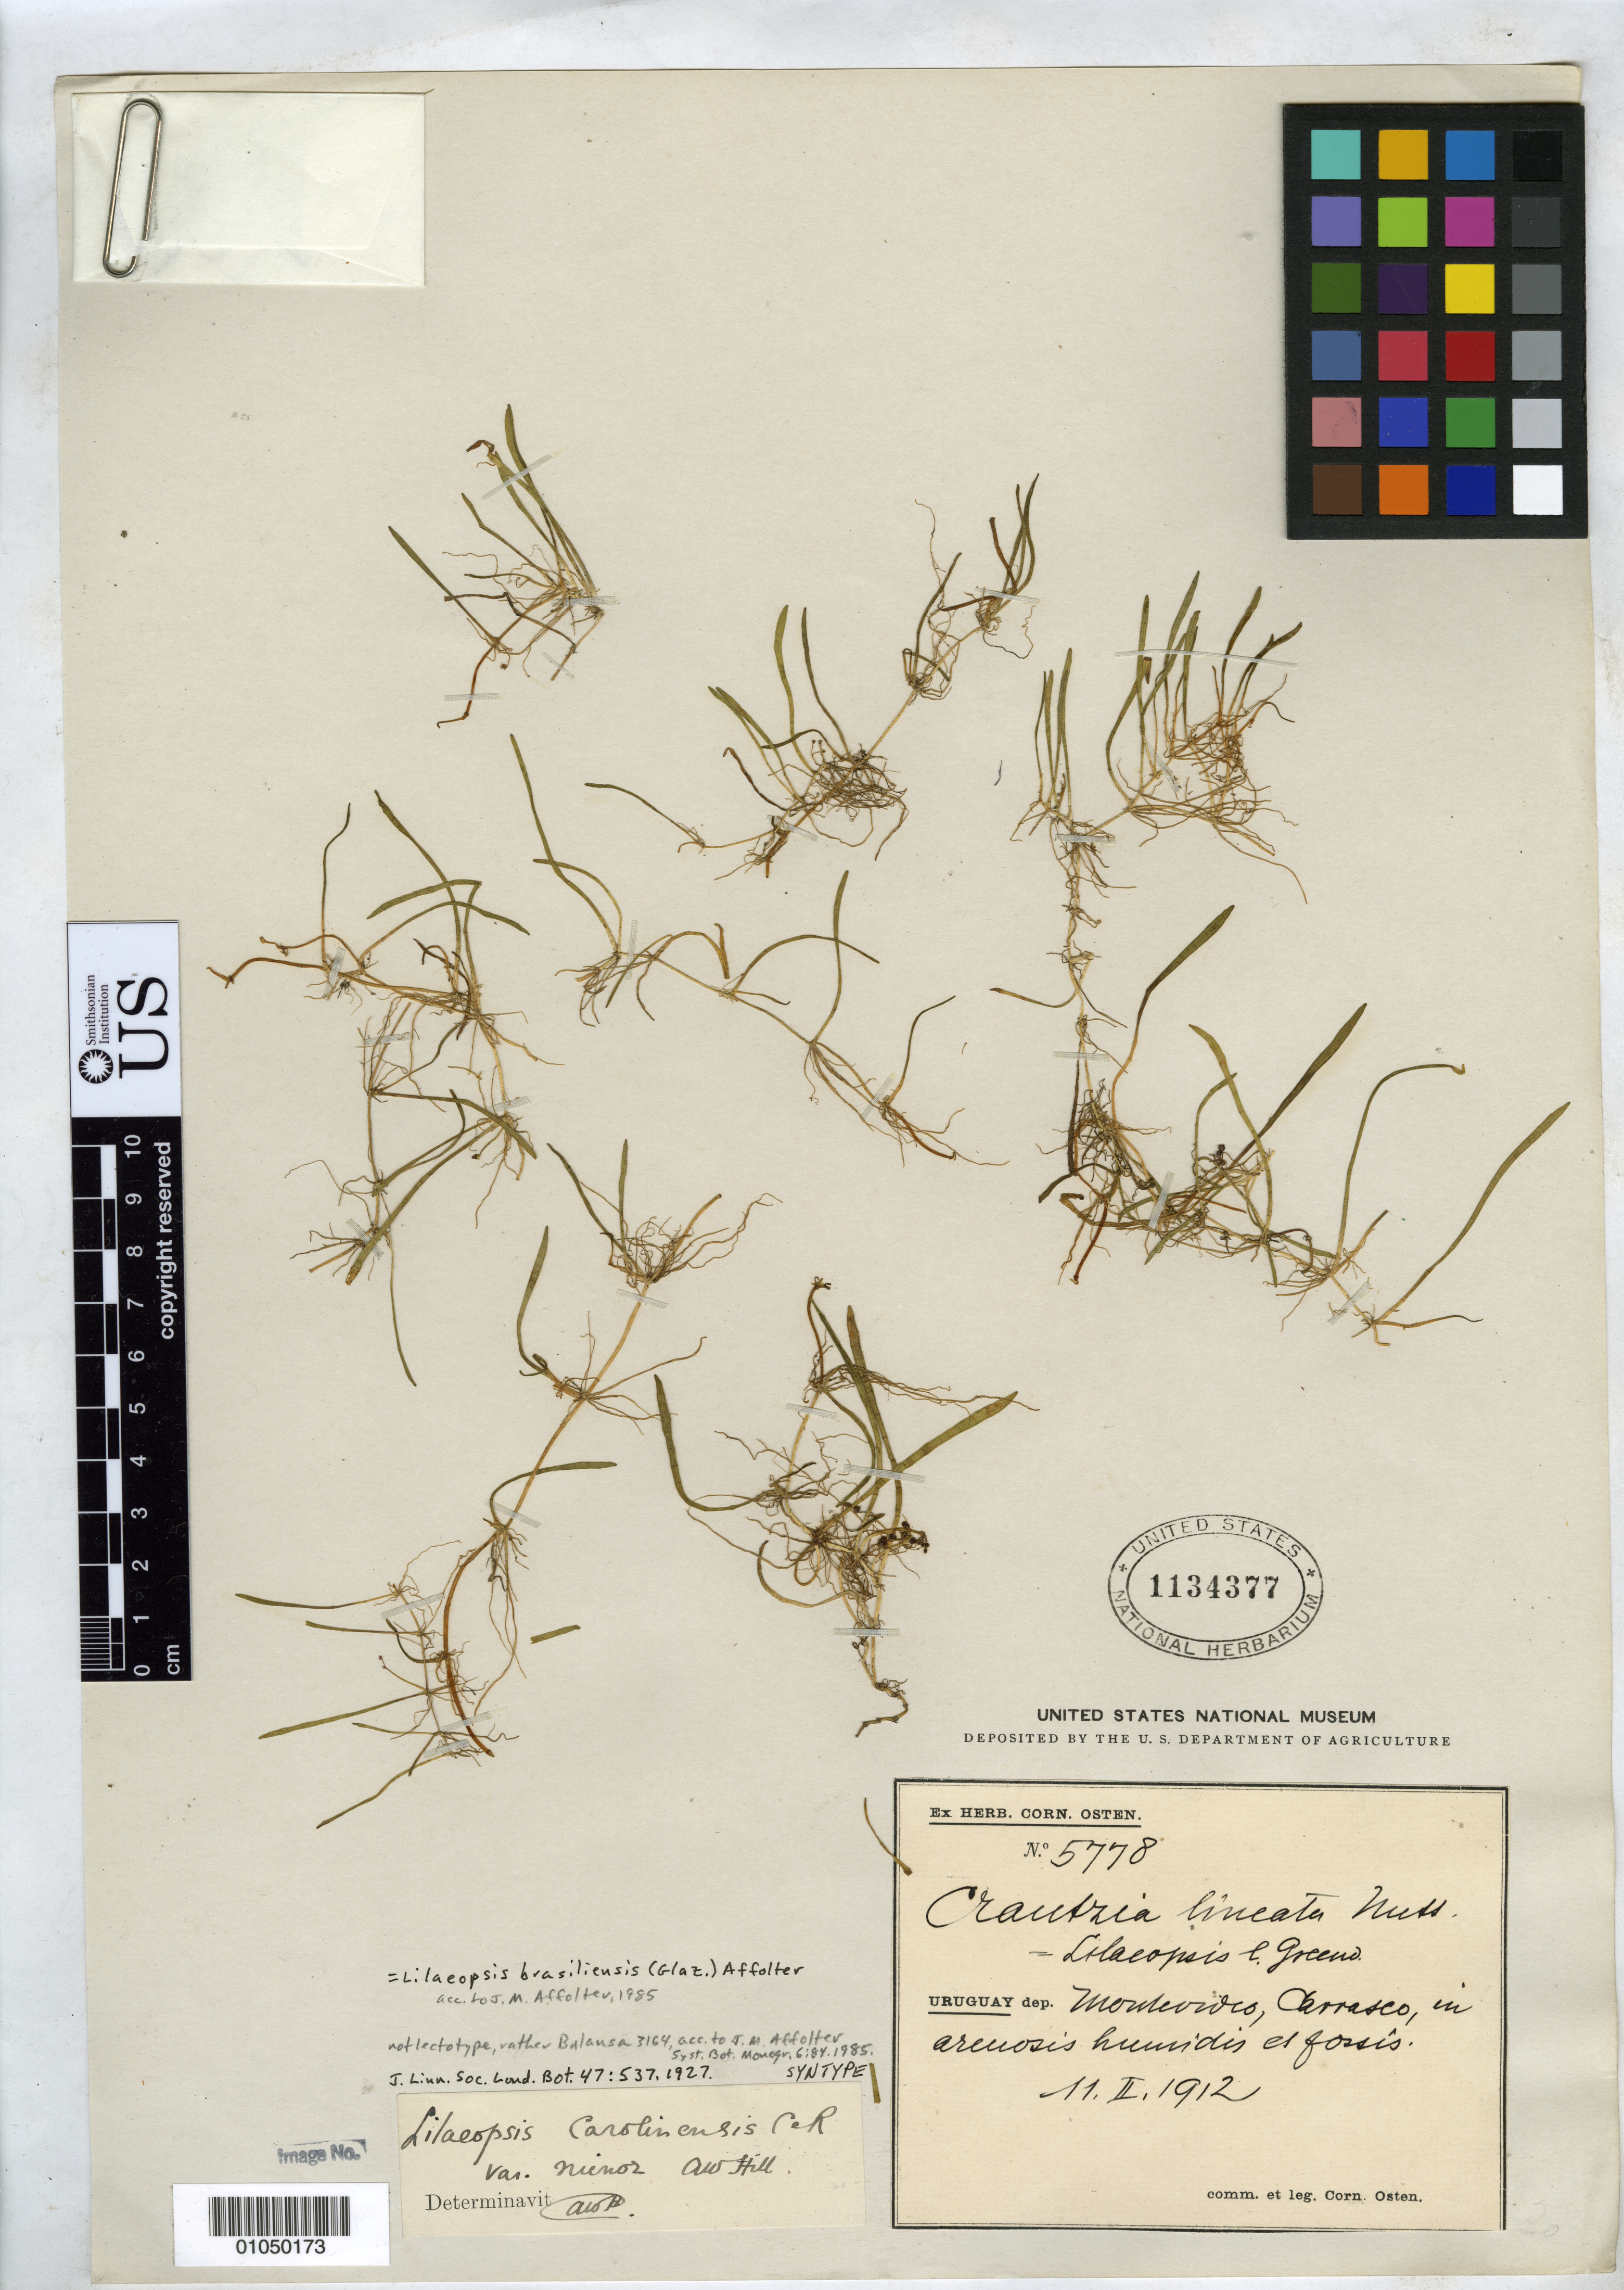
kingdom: Plantae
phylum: Tracheophyta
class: Magnoliopsida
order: Apiales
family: Apiaceae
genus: Lilaeopsis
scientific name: Lilaeopsis carolinensis var. minor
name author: A.W. Hill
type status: Syntype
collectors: C. Osten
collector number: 5778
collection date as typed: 11 Feb 1912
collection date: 1912-02-11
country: Uruguay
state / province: Montevideo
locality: Dep. Montevideo, Charrasco.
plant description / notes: Lectotype collection is Balansa 3164 as designated by Affolter, Syst. Bot. Monogr. 6: 84 (1985). Currently accepted name as cited by Affolter.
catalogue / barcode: US 1134377